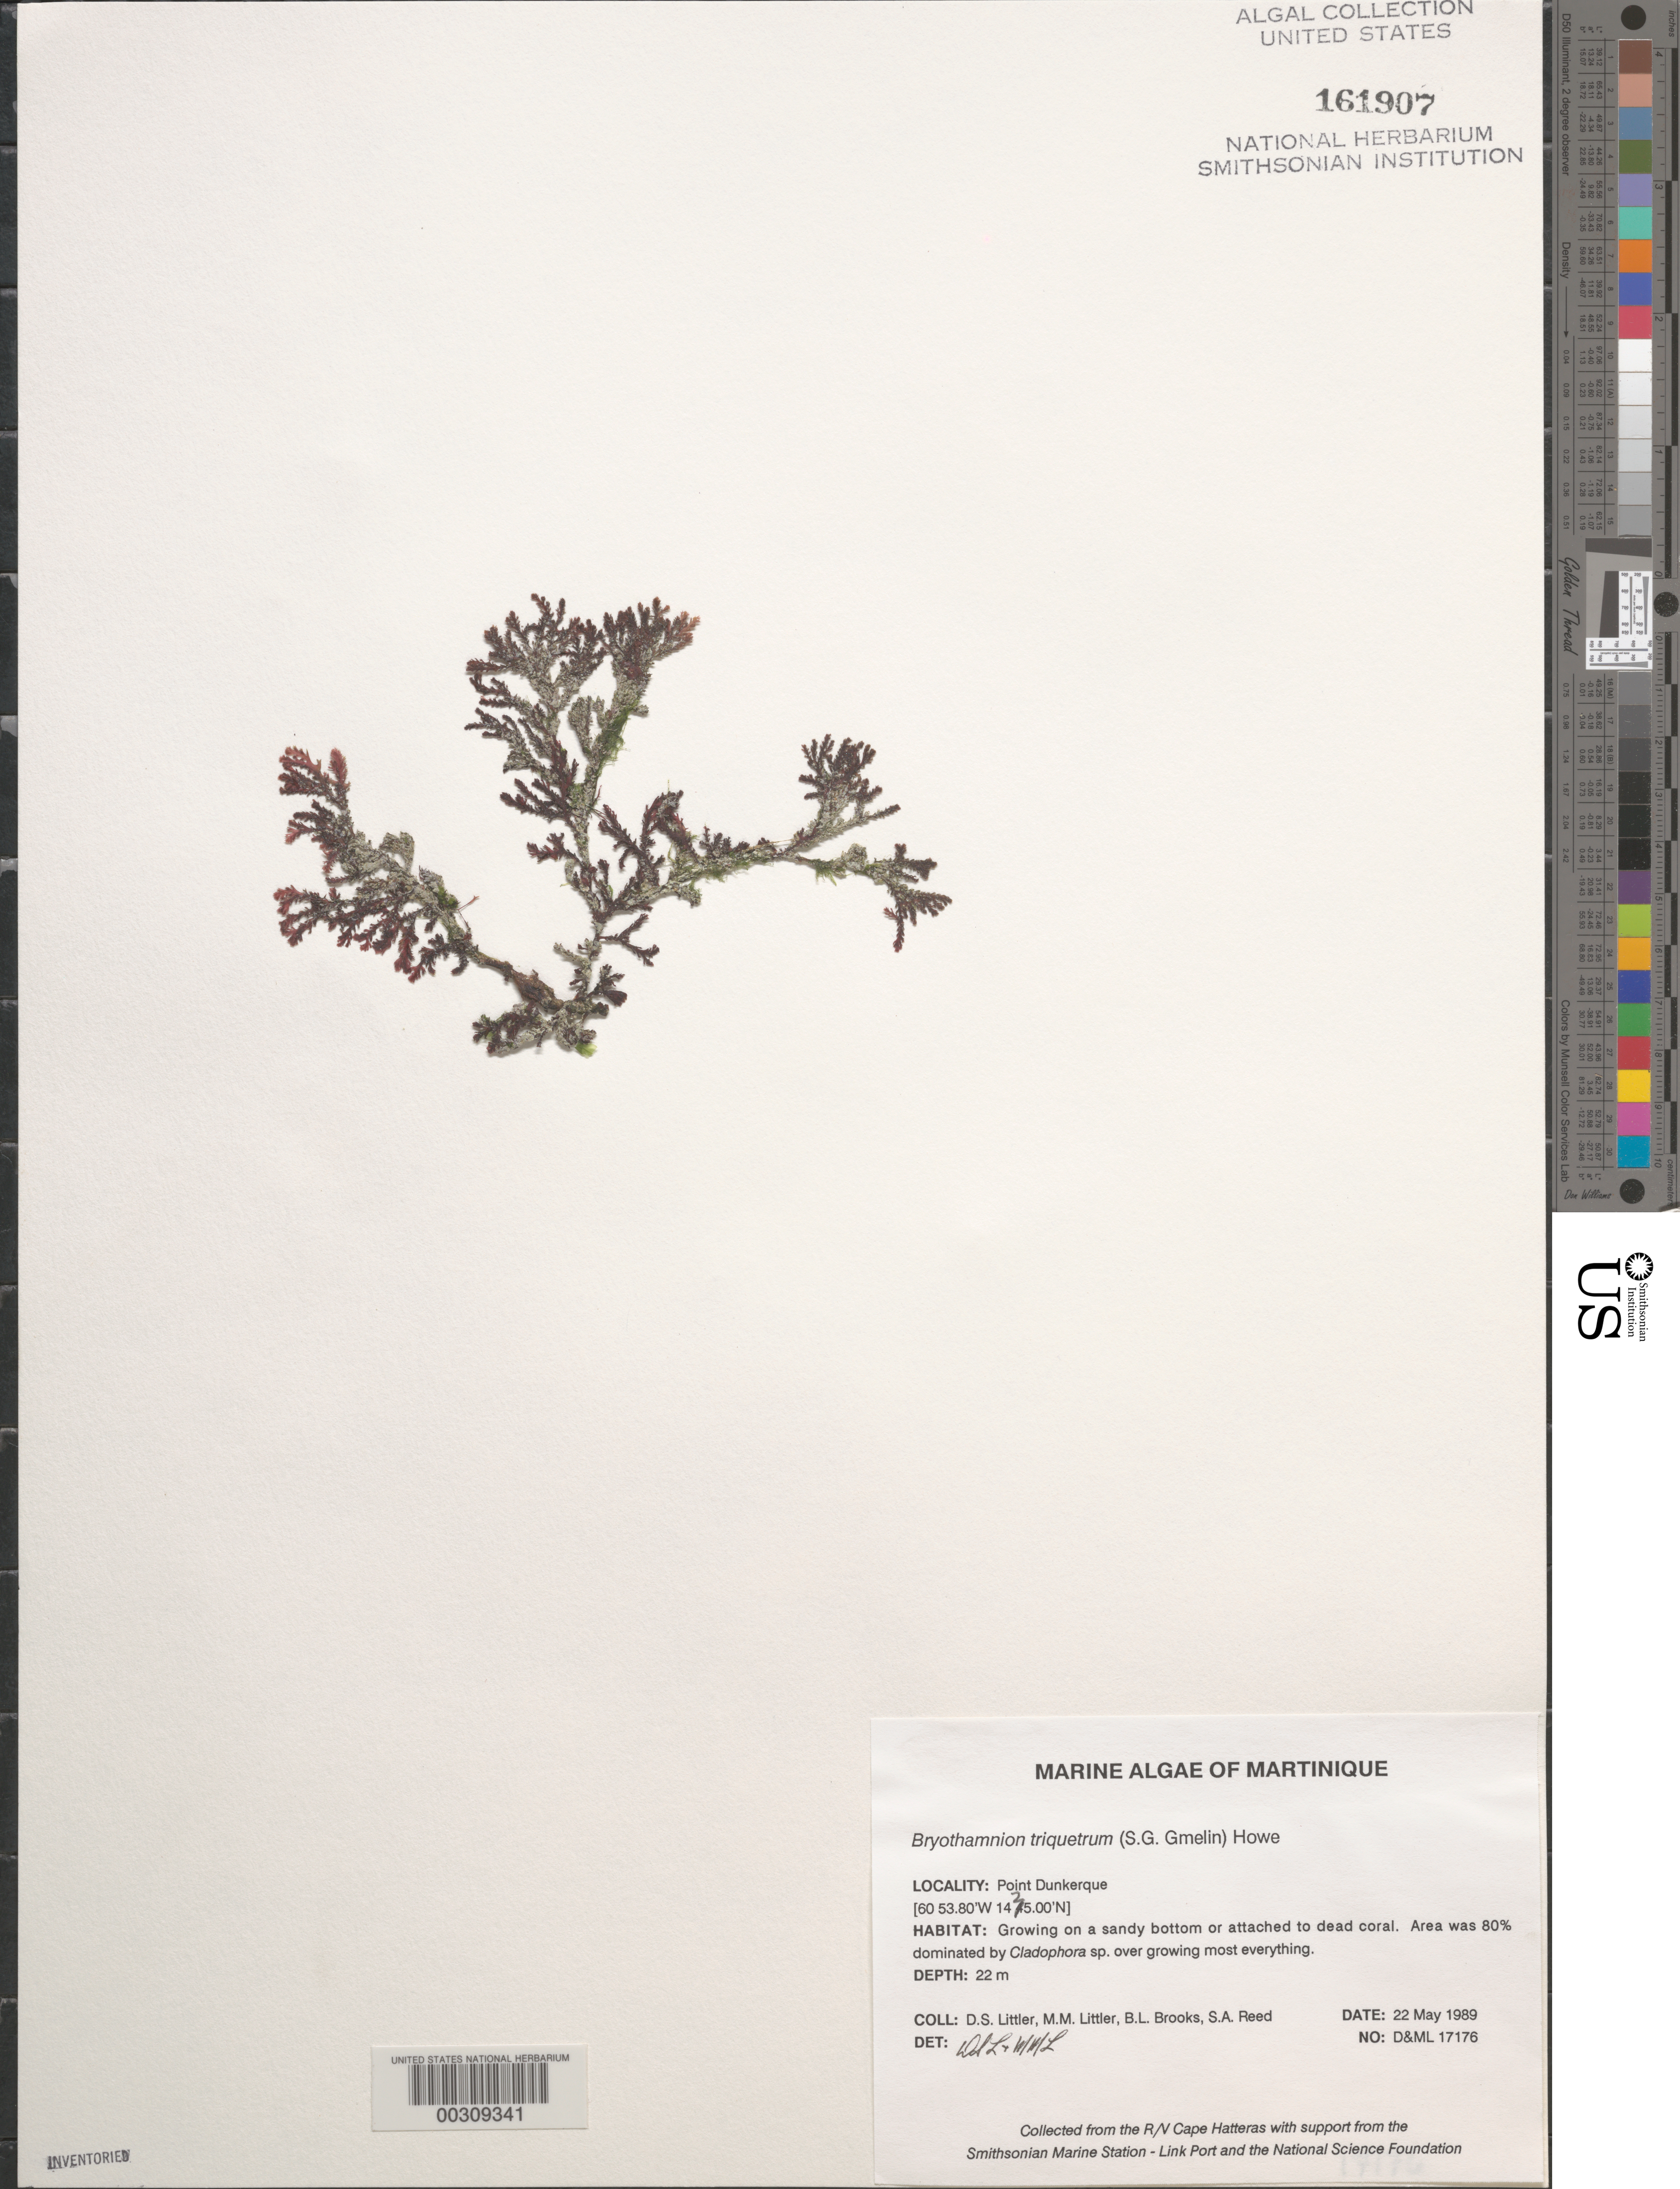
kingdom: Plantae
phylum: Rhodophyta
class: Florideophyceae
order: Ceramiales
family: Rhodomelaceae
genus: Alsidium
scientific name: Alsidium triquetrum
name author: (S.G. Gmel.) Trevis.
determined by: Algae name updating Project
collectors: D. S. Littler, M. M. Littler, B. Brooks & S. Reed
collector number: D&ML 17176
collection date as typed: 22 May 1989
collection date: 1989-05-22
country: Martinique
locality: Pointe Dunkerque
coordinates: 14 25.00'N, 60 53.80'W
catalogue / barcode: US 161907